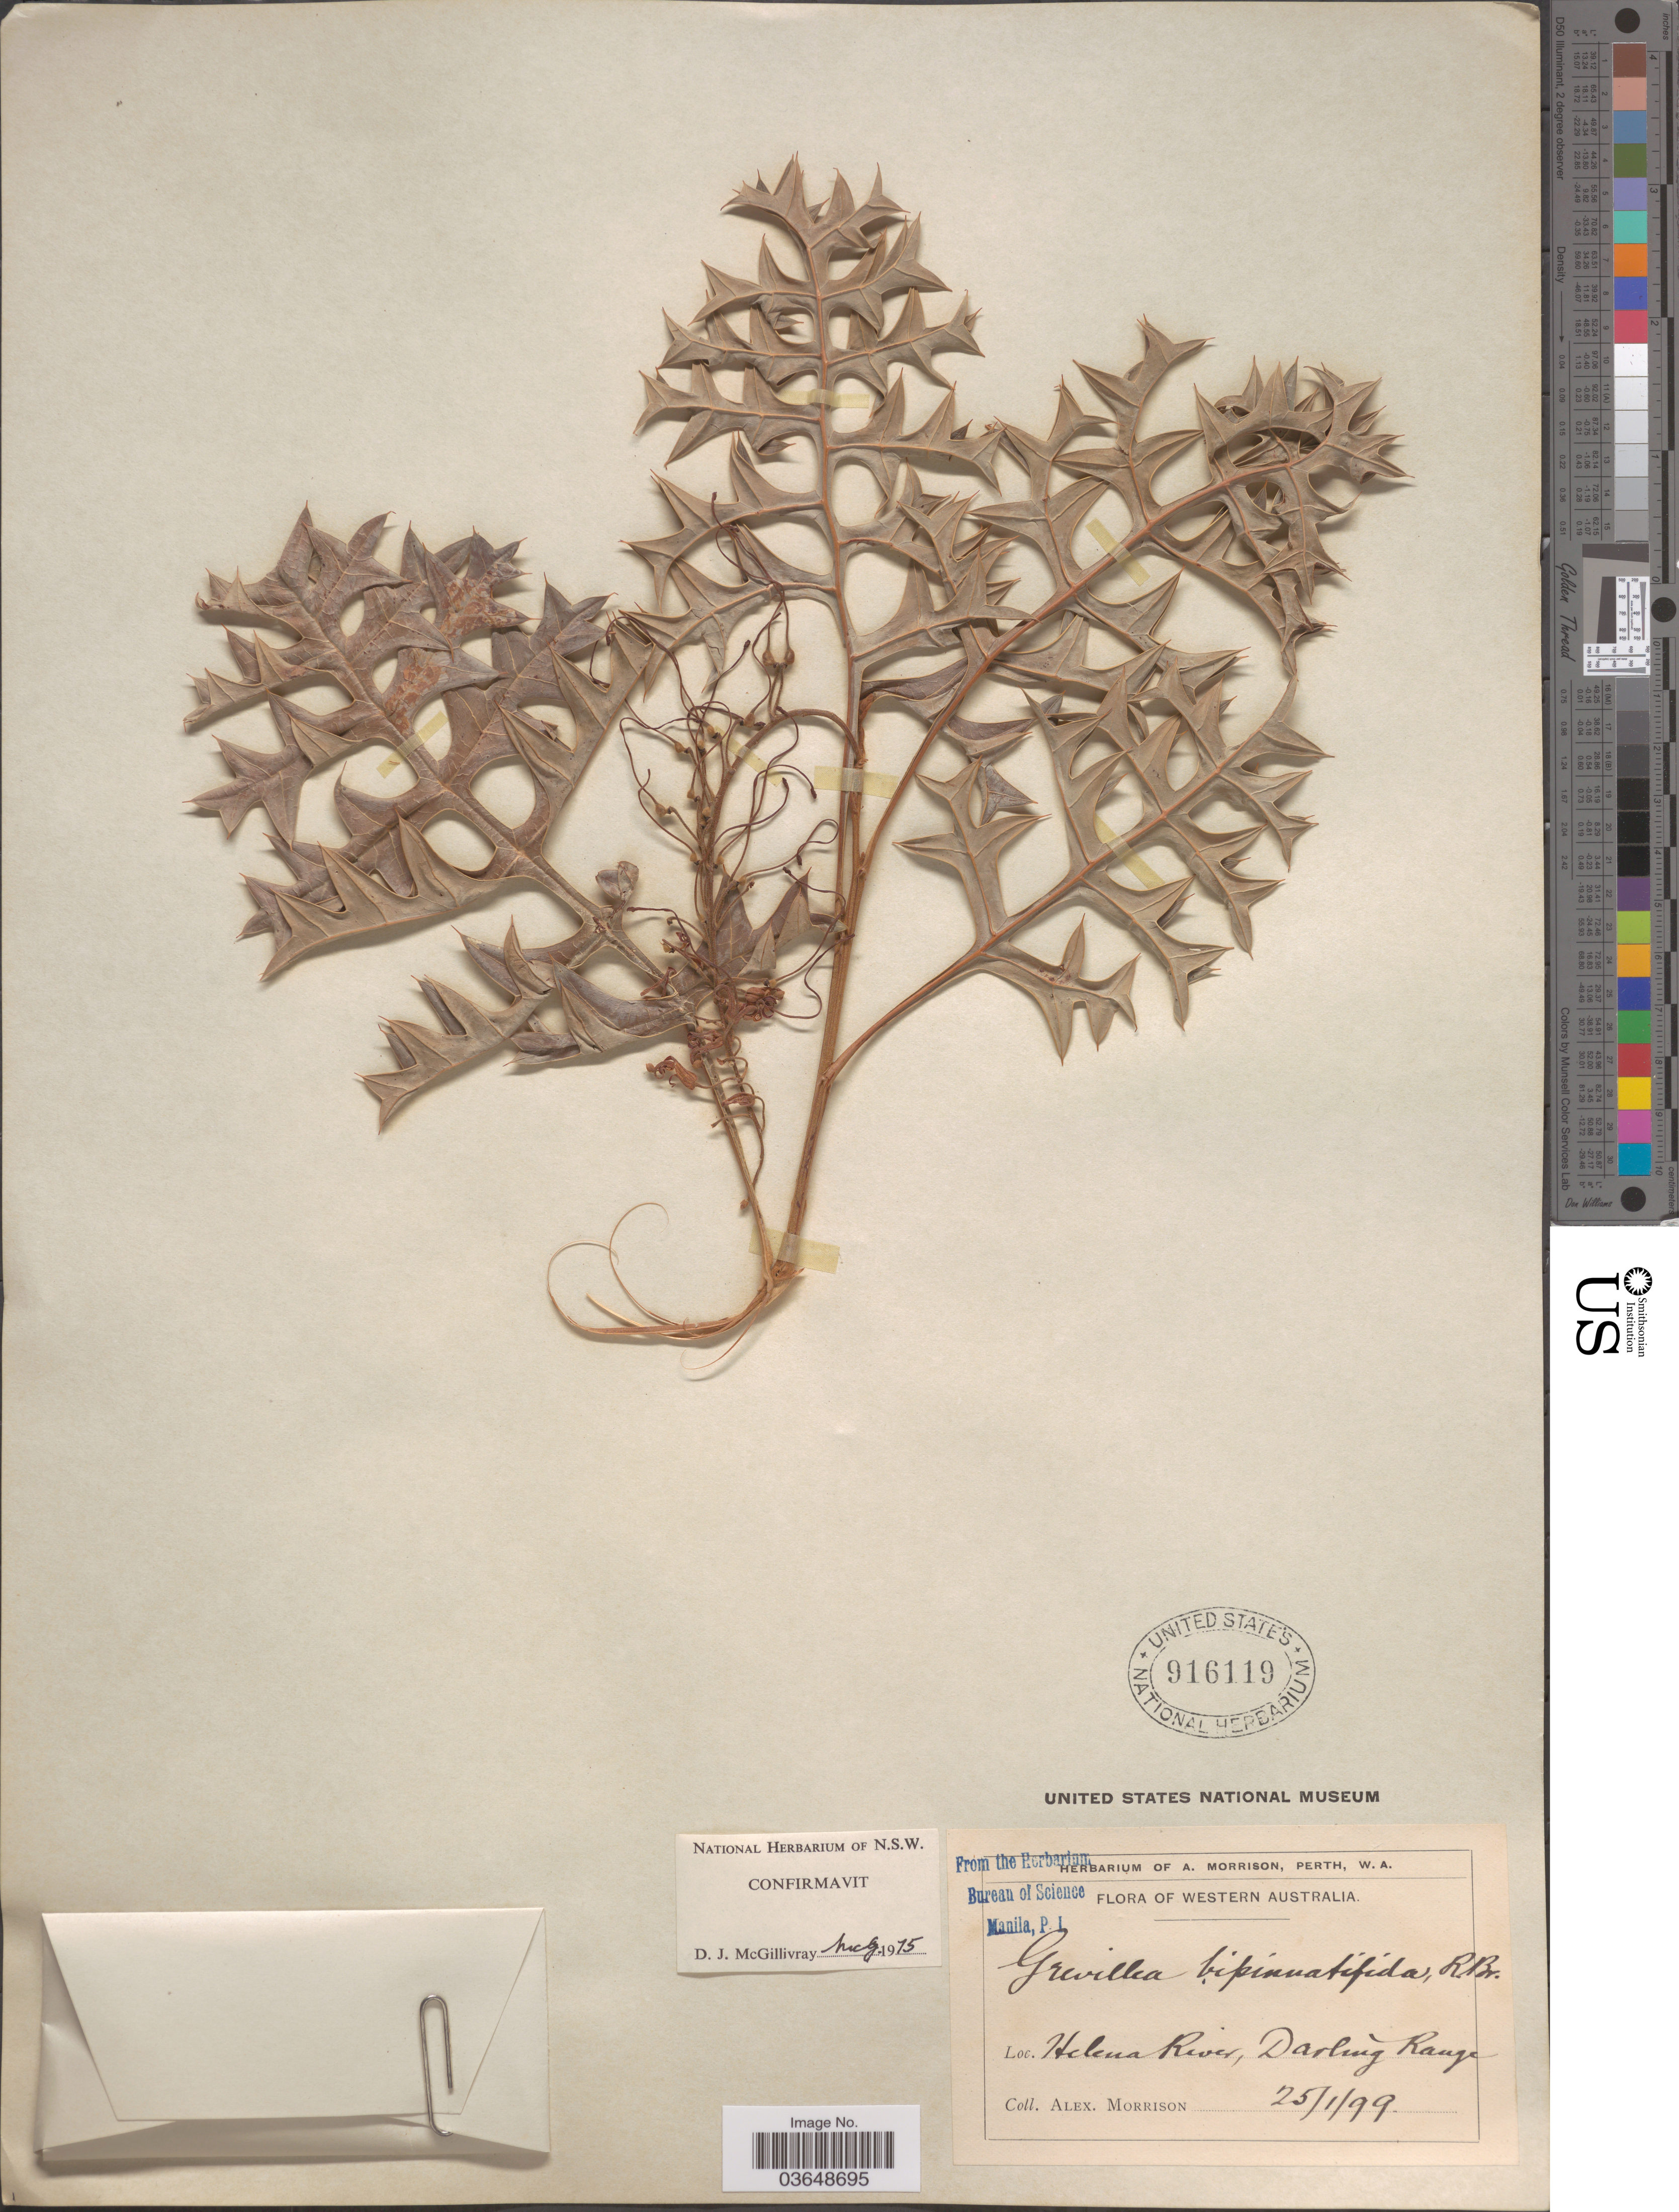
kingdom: Plantae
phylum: Tracheophyta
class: Magnoliopsida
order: Proteales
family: Proteaceae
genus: Grevillea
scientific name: Grevillea bipinnatifida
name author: R. Br.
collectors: A. Morrison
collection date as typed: Transcribed d/m/y: 25/1/99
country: Australia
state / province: Western Australia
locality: Helena River, Darling Range.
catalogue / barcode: US 916119